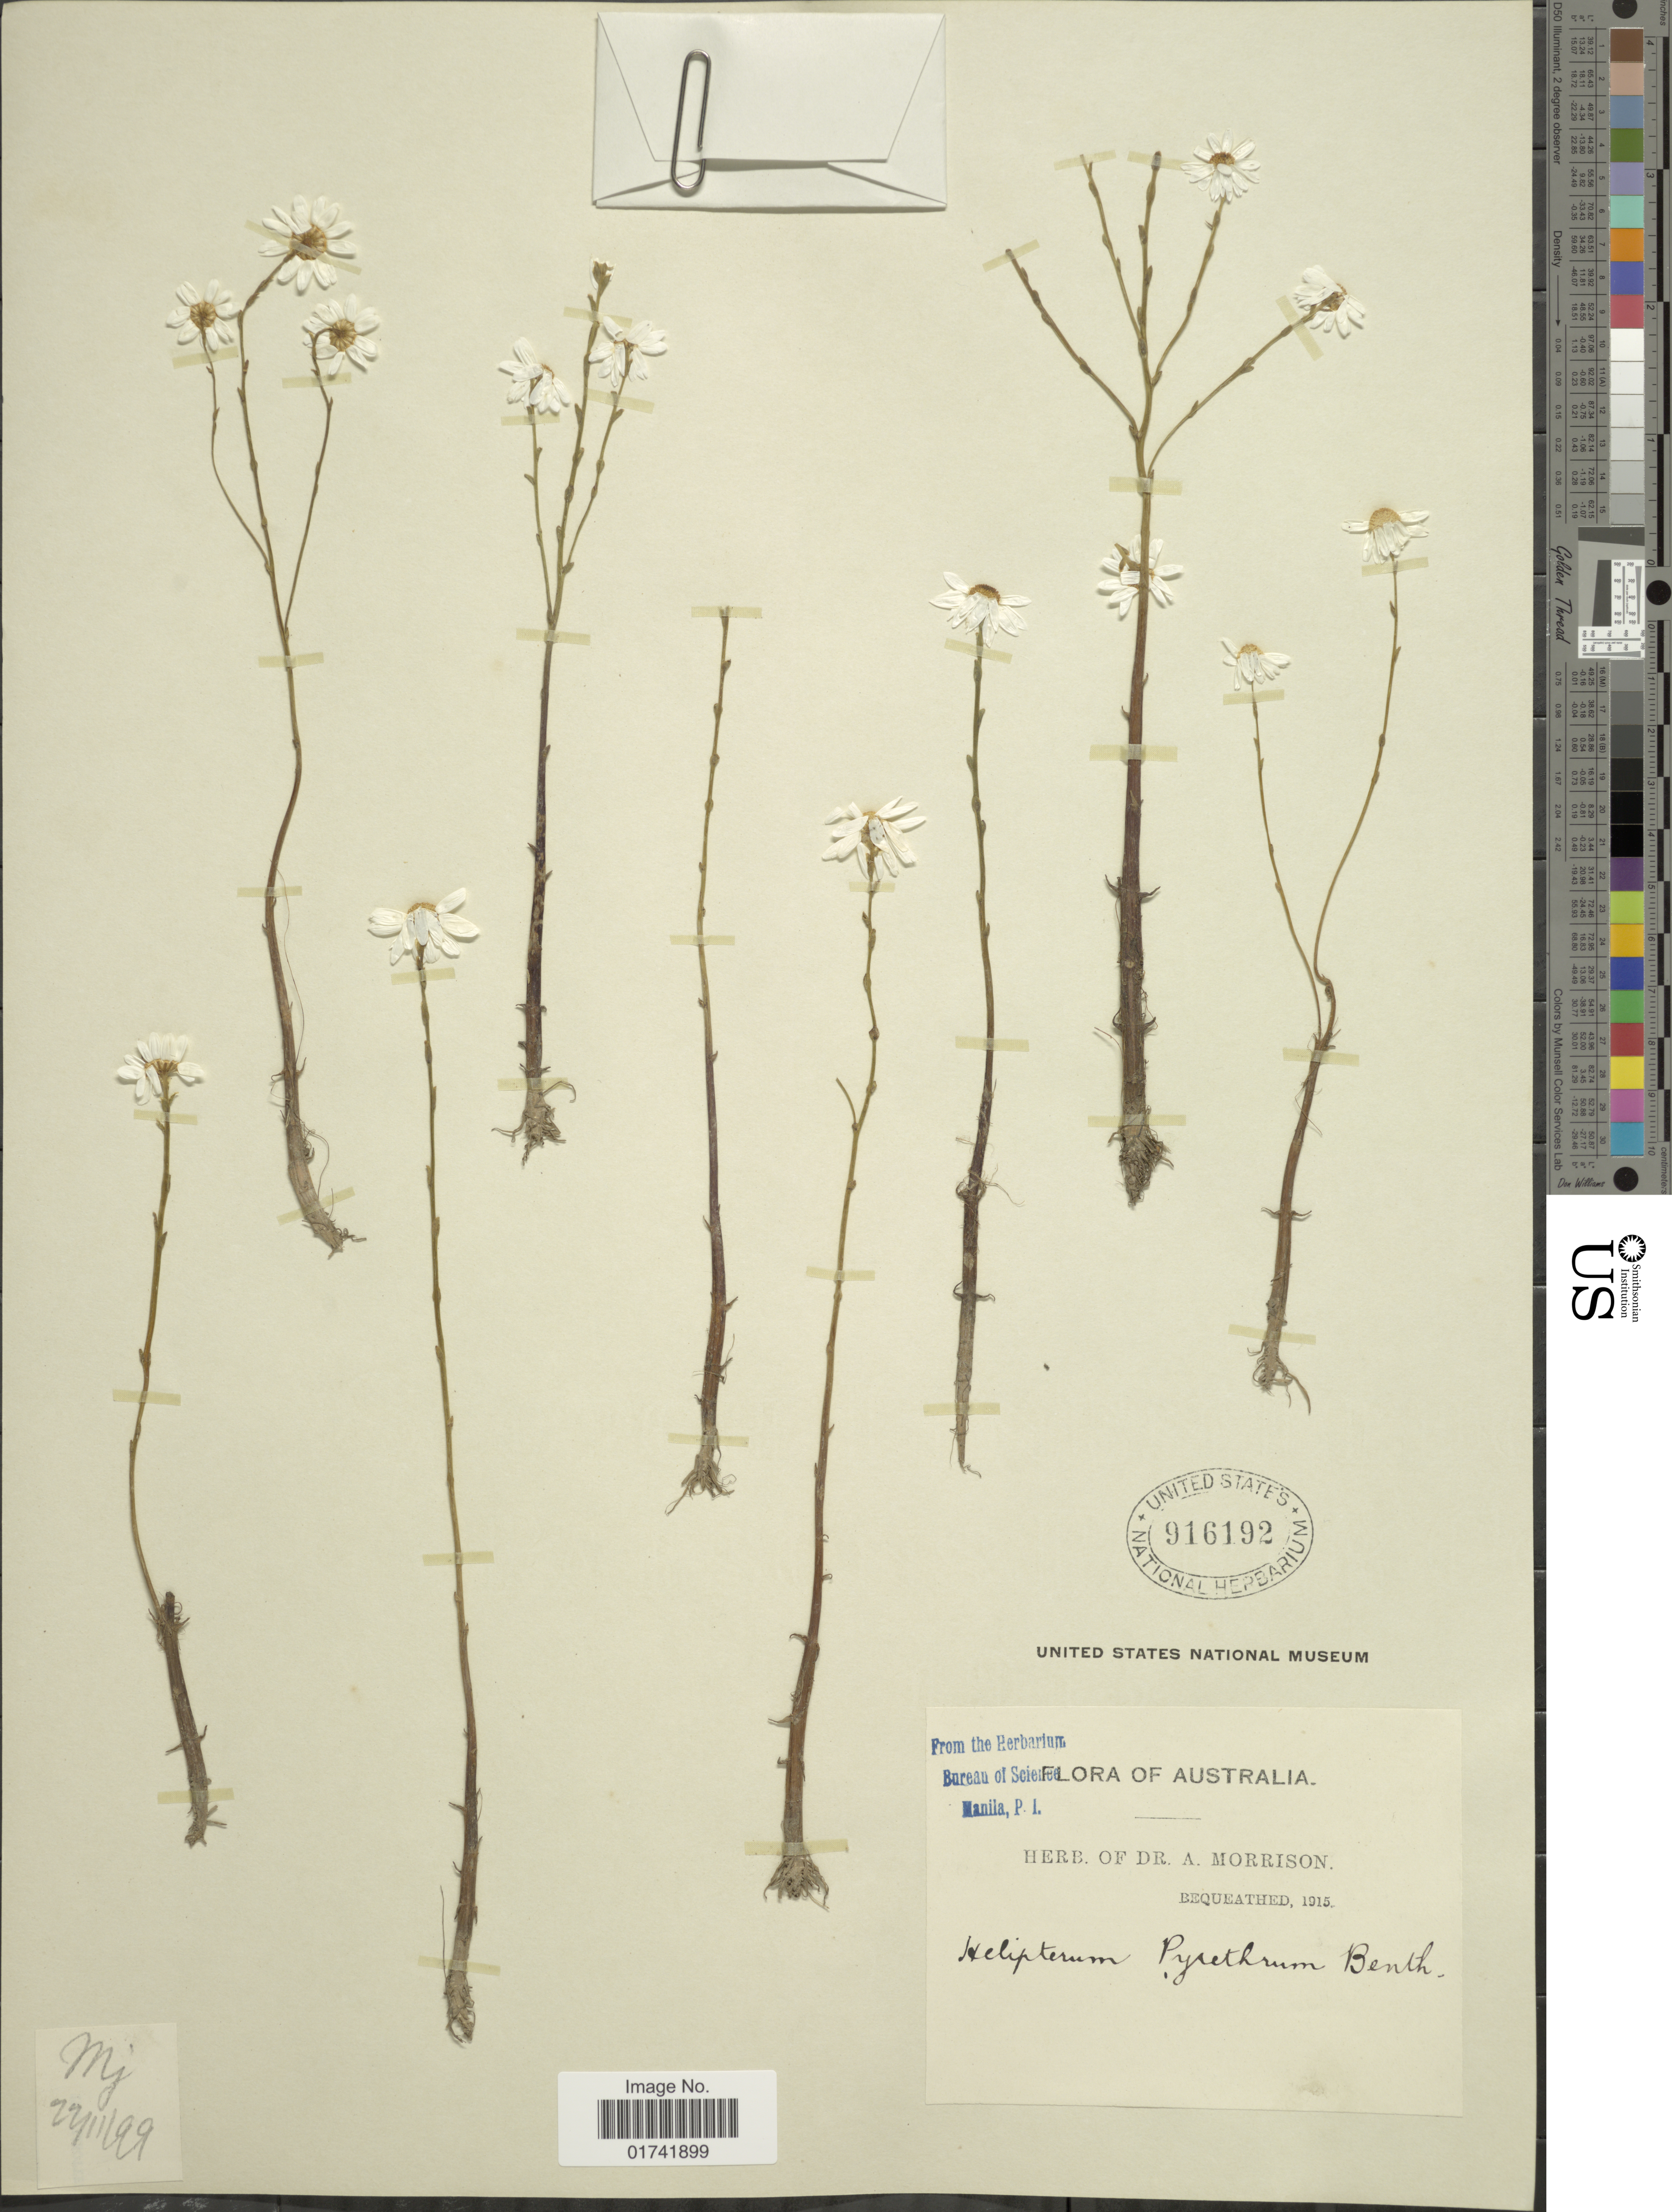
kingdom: Plantae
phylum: Tracheophyta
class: Magnoliopsida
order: Asterales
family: Asteraceae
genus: Rhodanthe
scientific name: Rhodanthe pyrethrum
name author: (Steetz) Paul G. Wilson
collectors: ex herb. Dr. A. Morrison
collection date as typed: Transcribed d/m/y: 22/11/99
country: Australia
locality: Mj. [unsure placement]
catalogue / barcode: US 916192